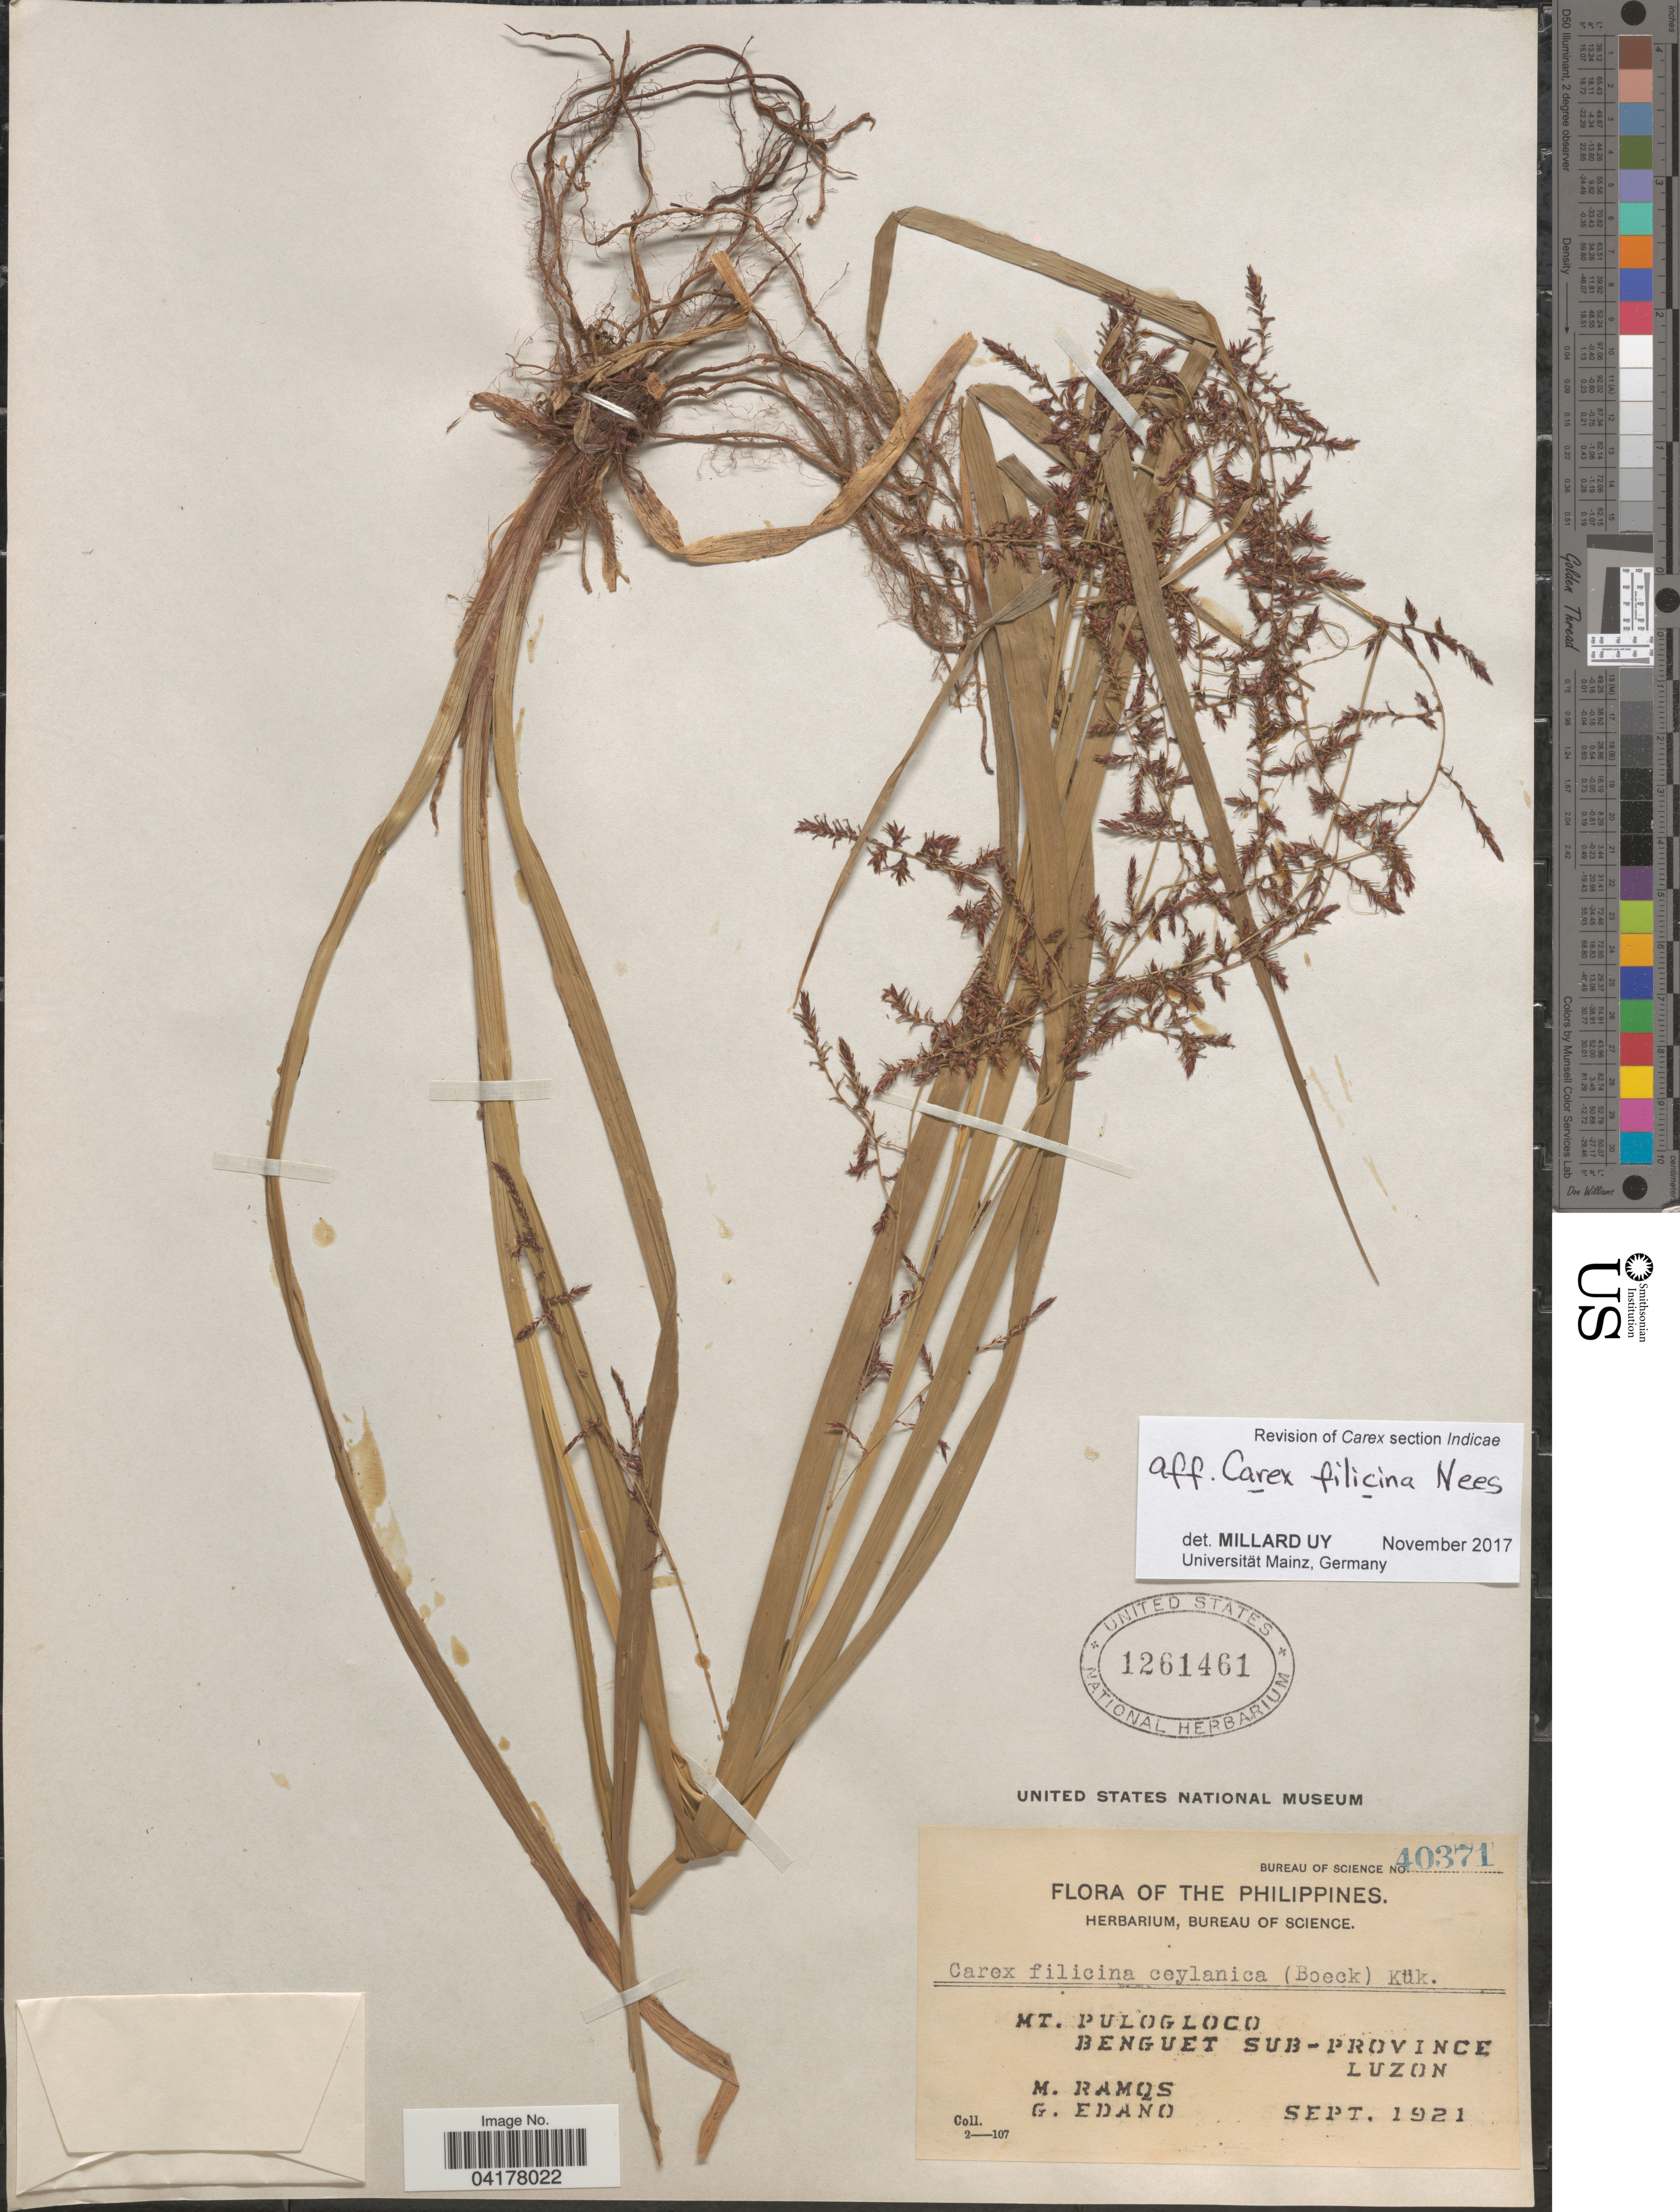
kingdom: Plantae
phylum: Tracheophyta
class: Liliopsida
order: Poales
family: Cyperaceae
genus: Carex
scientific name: Carex filicina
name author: Nees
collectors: M. Ramos & G. Edaño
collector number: Bureau of Science 40371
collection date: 1921-09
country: Philippines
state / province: Cordillera (Administrative Region)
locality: Mt. Pulogloco. Benguet Sub-province. Luzon.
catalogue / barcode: US 1261461